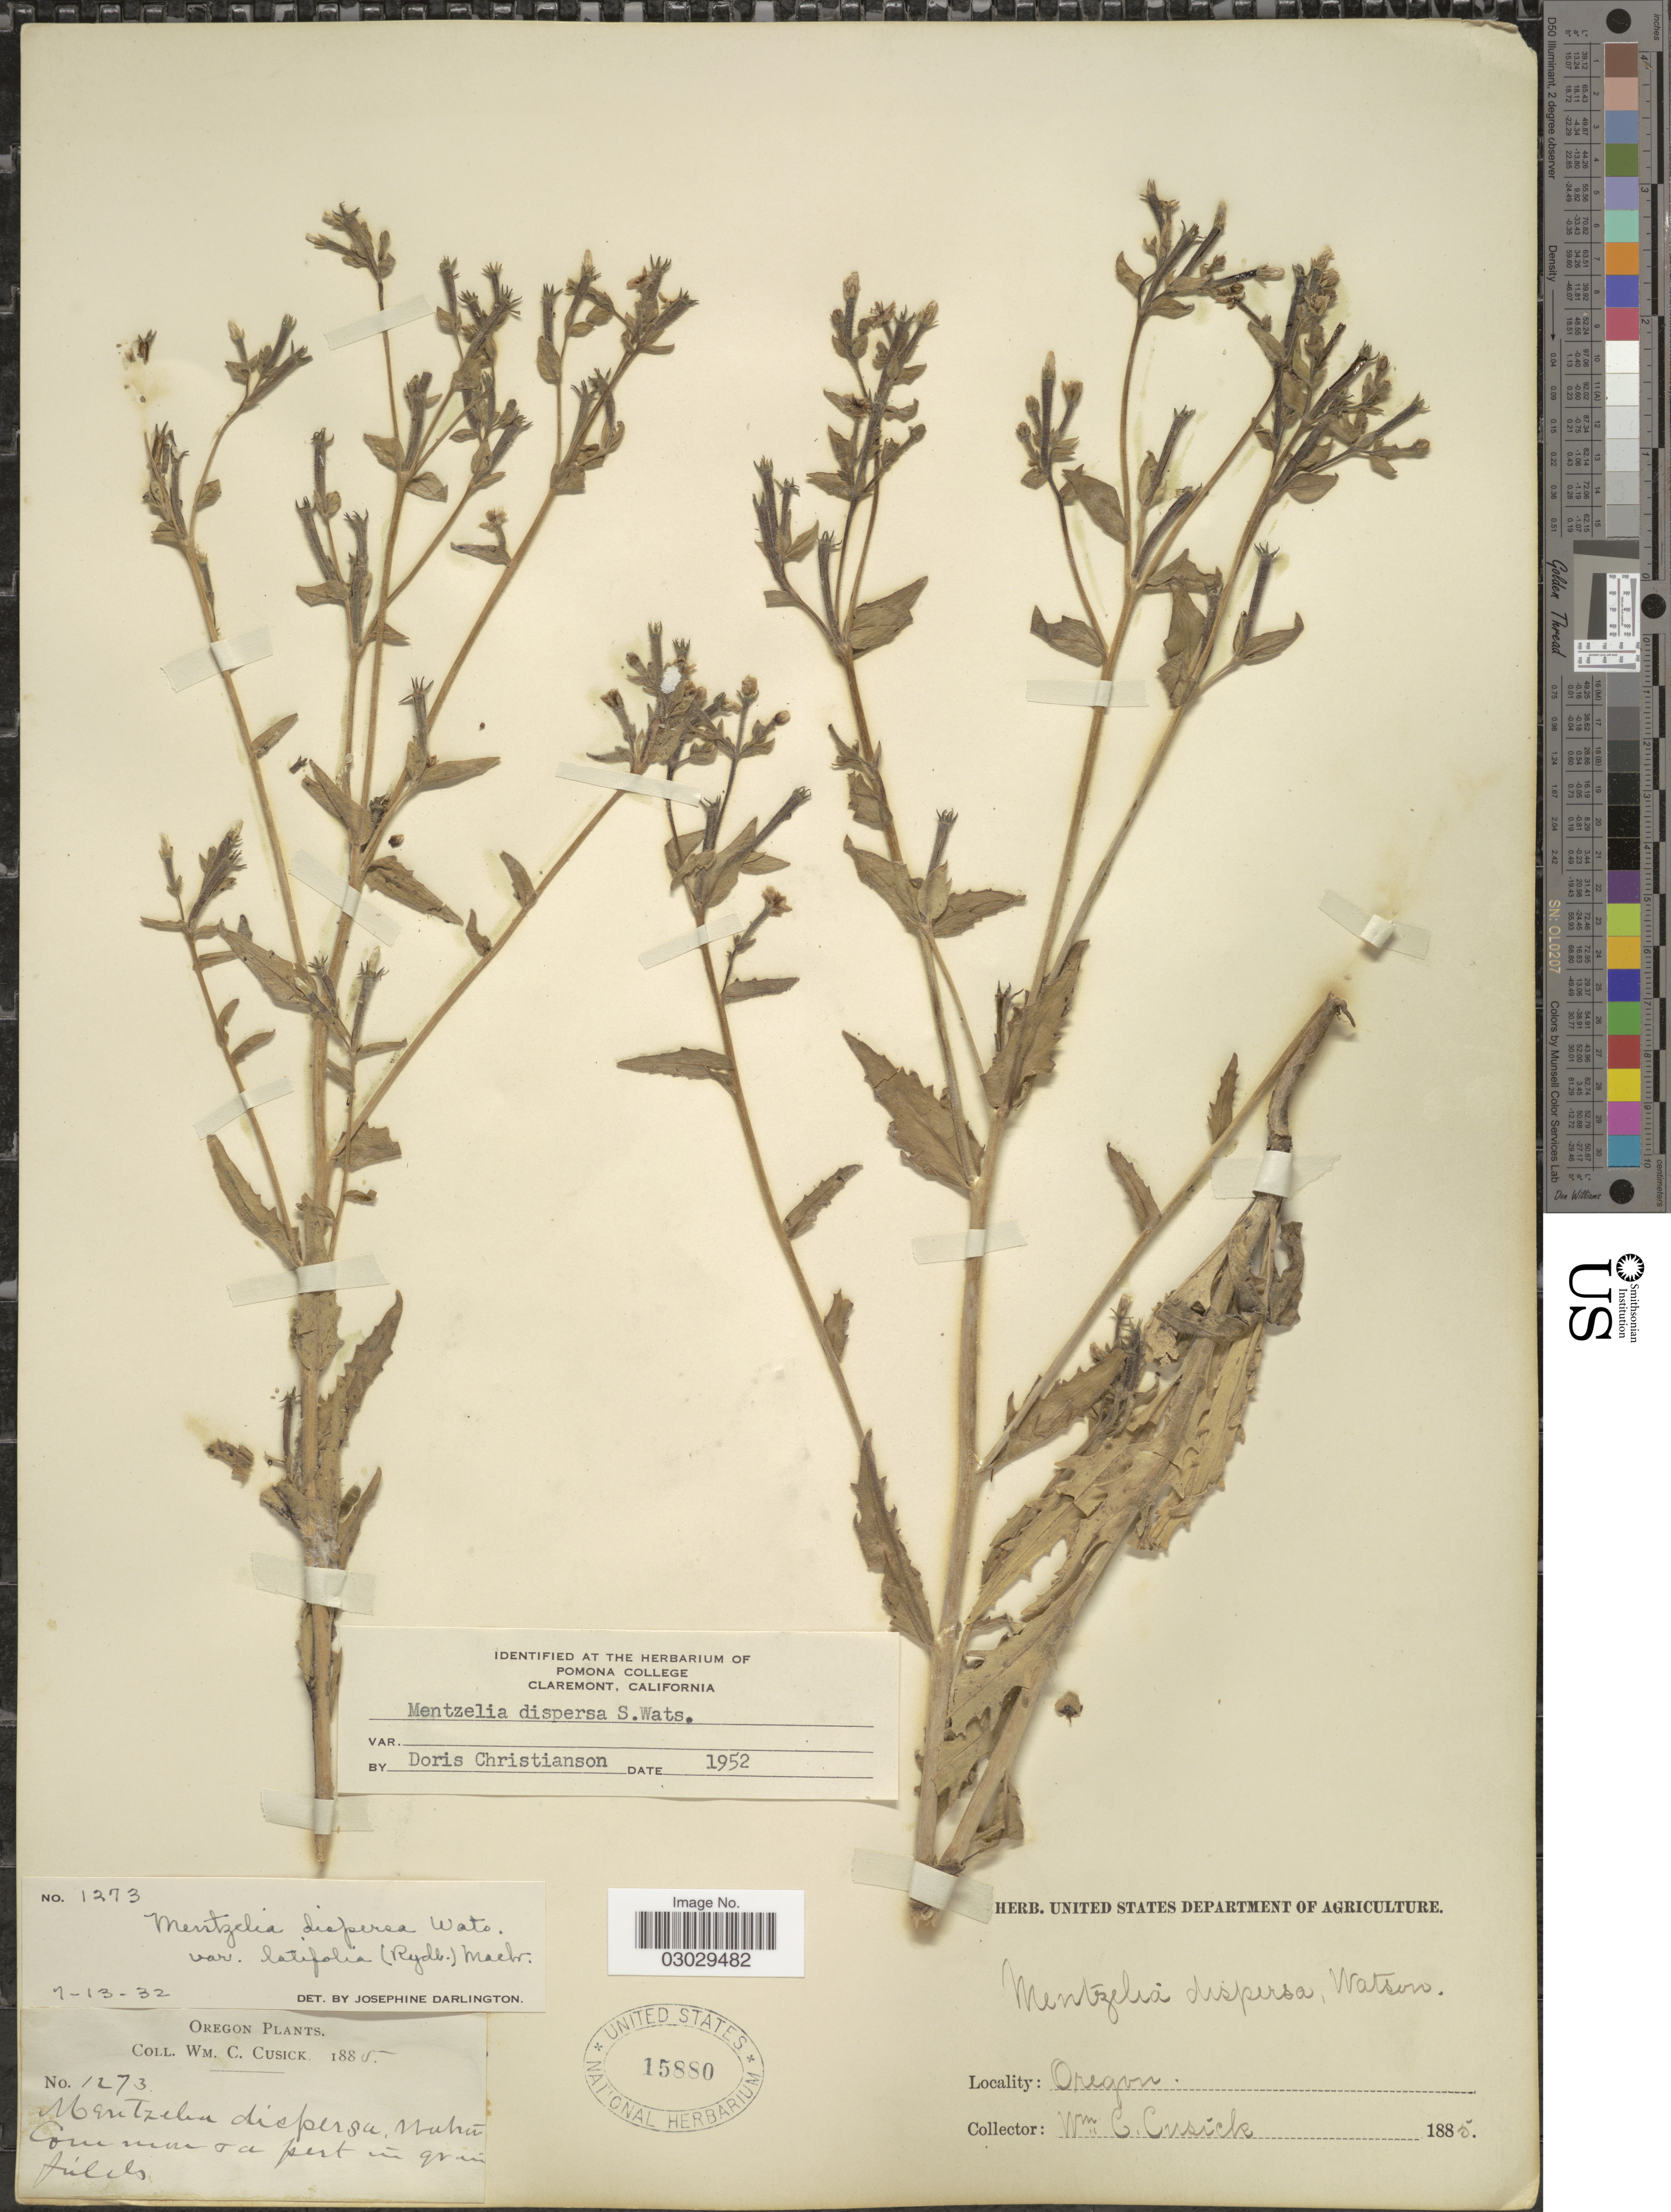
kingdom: Plantae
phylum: Tracheophyta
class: Magnoliopsida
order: Cornales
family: Loasaceae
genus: Mentzelia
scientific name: Mentzelia dispersa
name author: S. Watson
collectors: W. C. Cusick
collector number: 1273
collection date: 1885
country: United States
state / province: Oregon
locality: In grain fields.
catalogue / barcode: US 15880